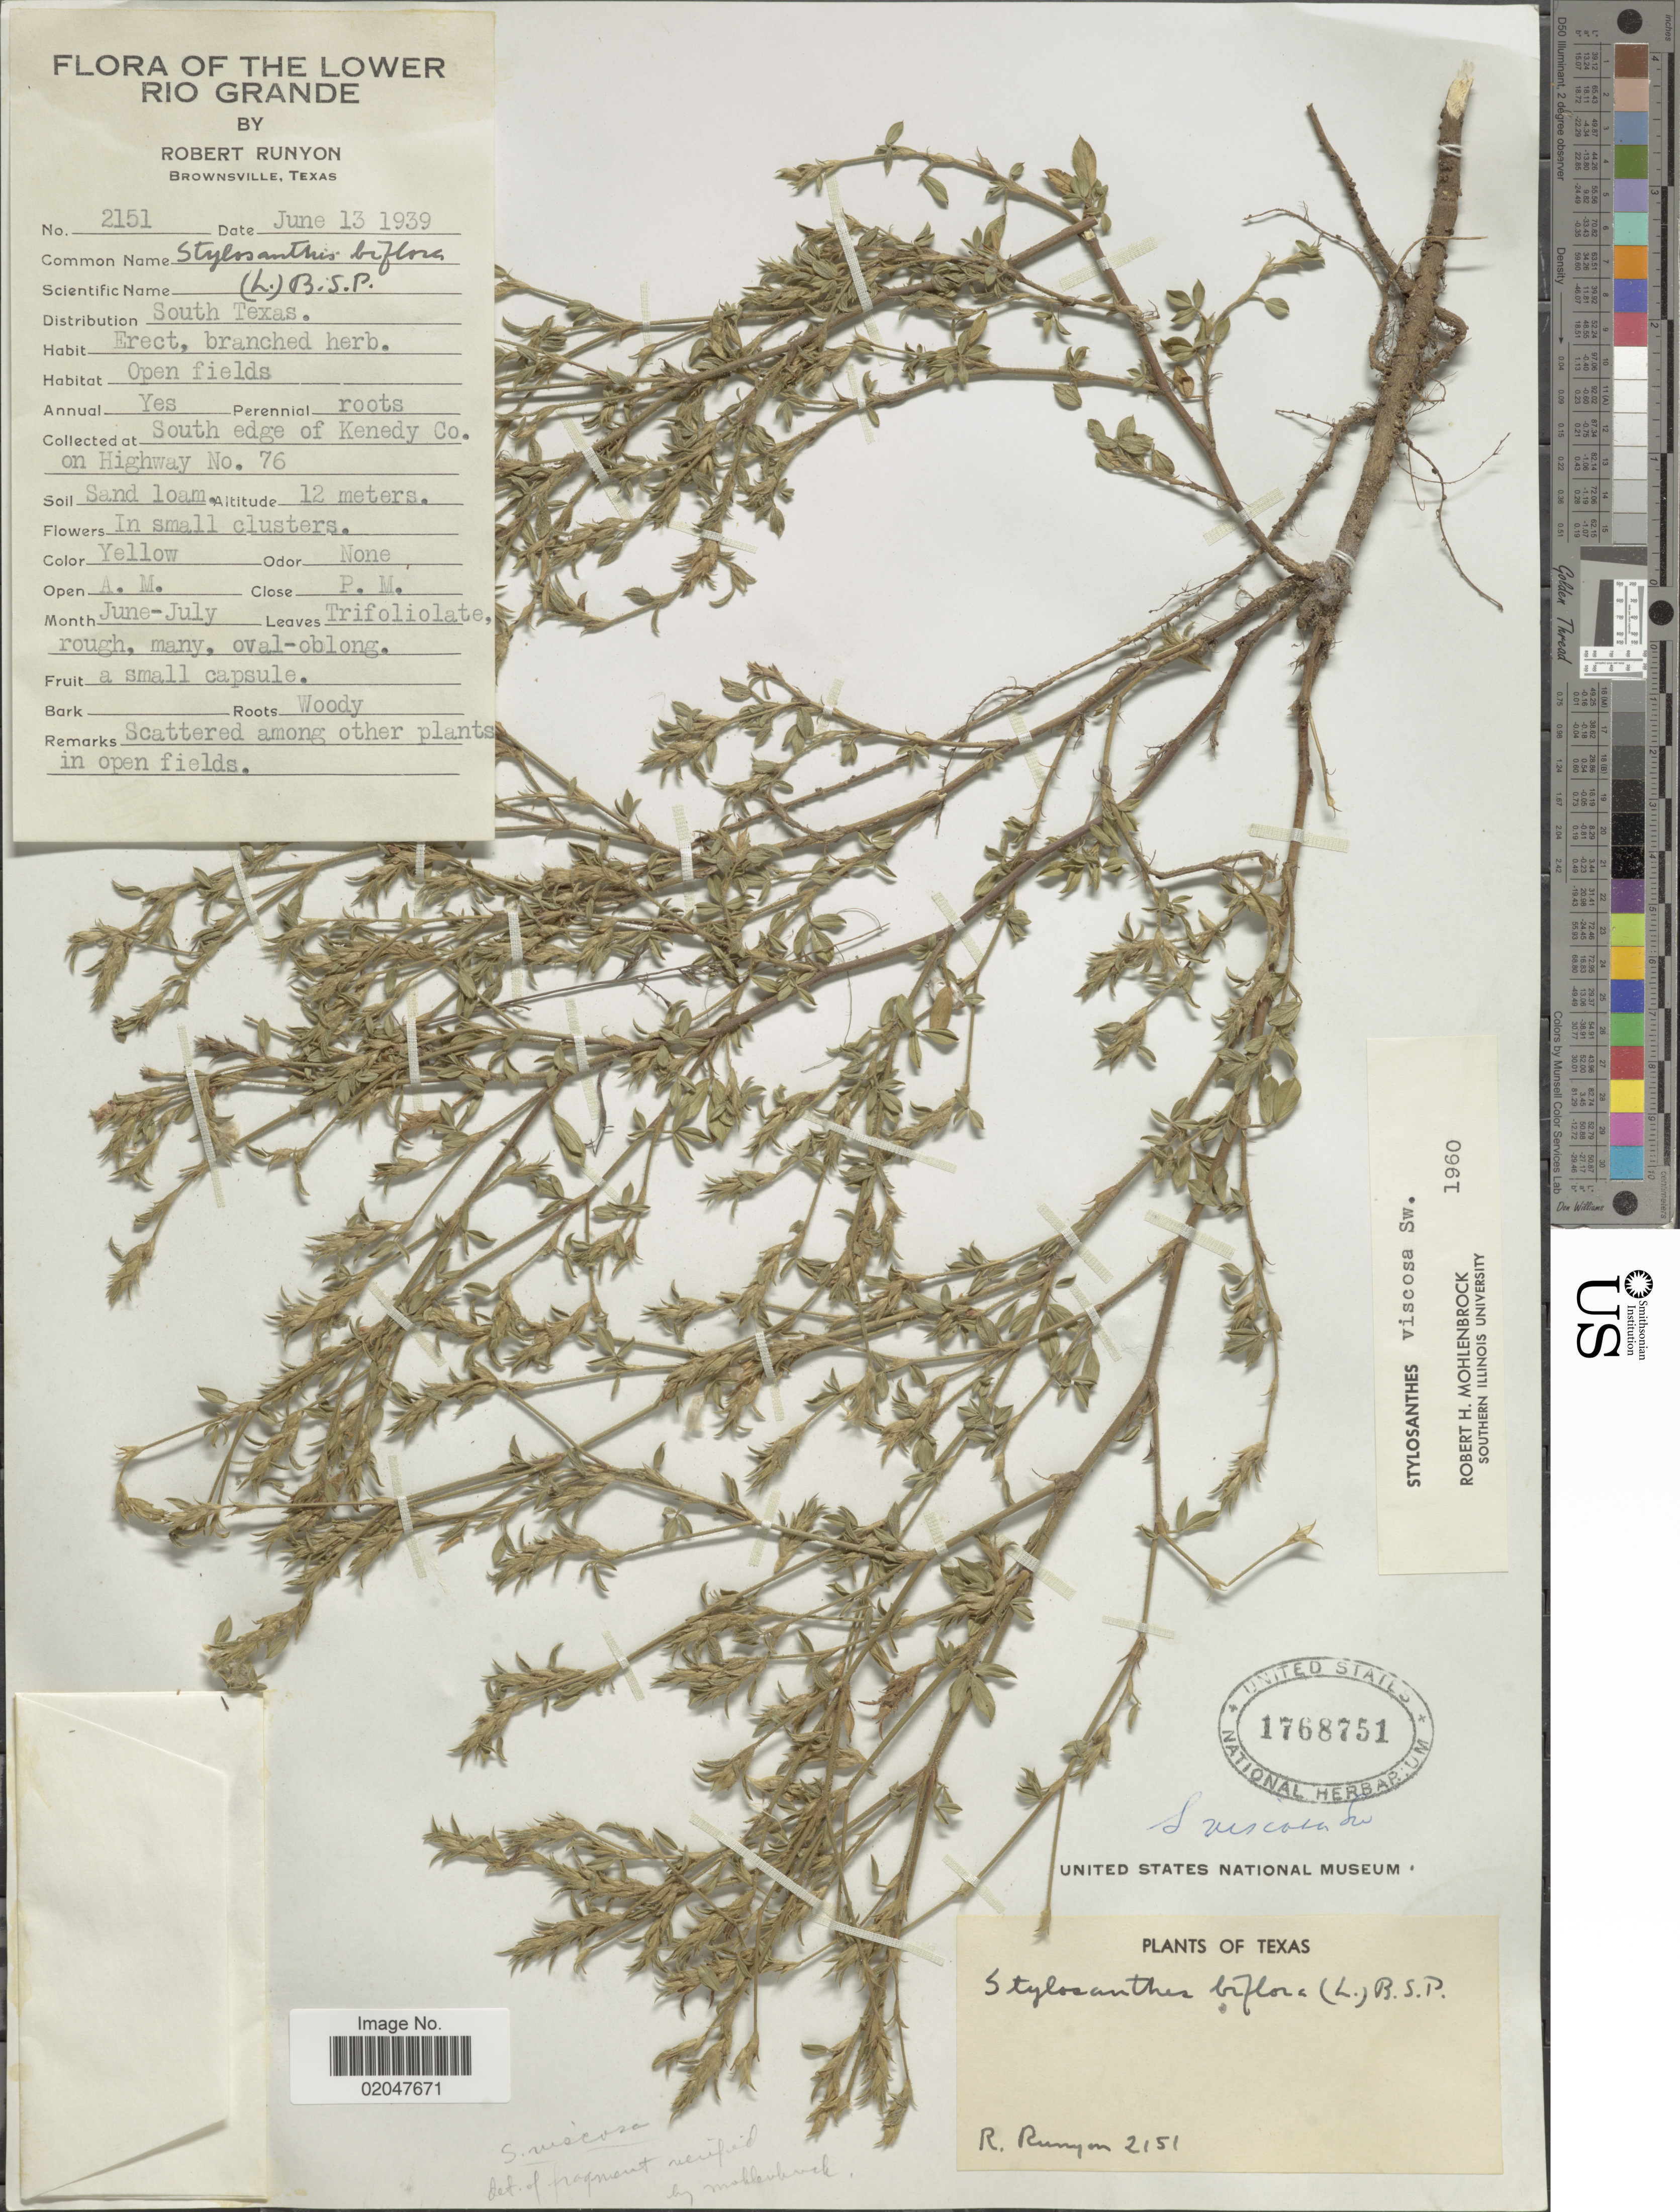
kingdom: Plantae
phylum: Tracheophyta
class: Magnoliopsida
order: Fabales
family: Fabaceae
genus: Stylosanthes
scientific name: Stylosanthes viscosa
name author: Sw.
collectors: R. Runyon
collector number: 2151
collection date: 1939-06-13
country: United States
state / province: Texas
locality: Lower Rio Grande, south edge of Kenedy Co. on Highway no 76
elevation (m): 12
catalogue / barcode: US 1768751